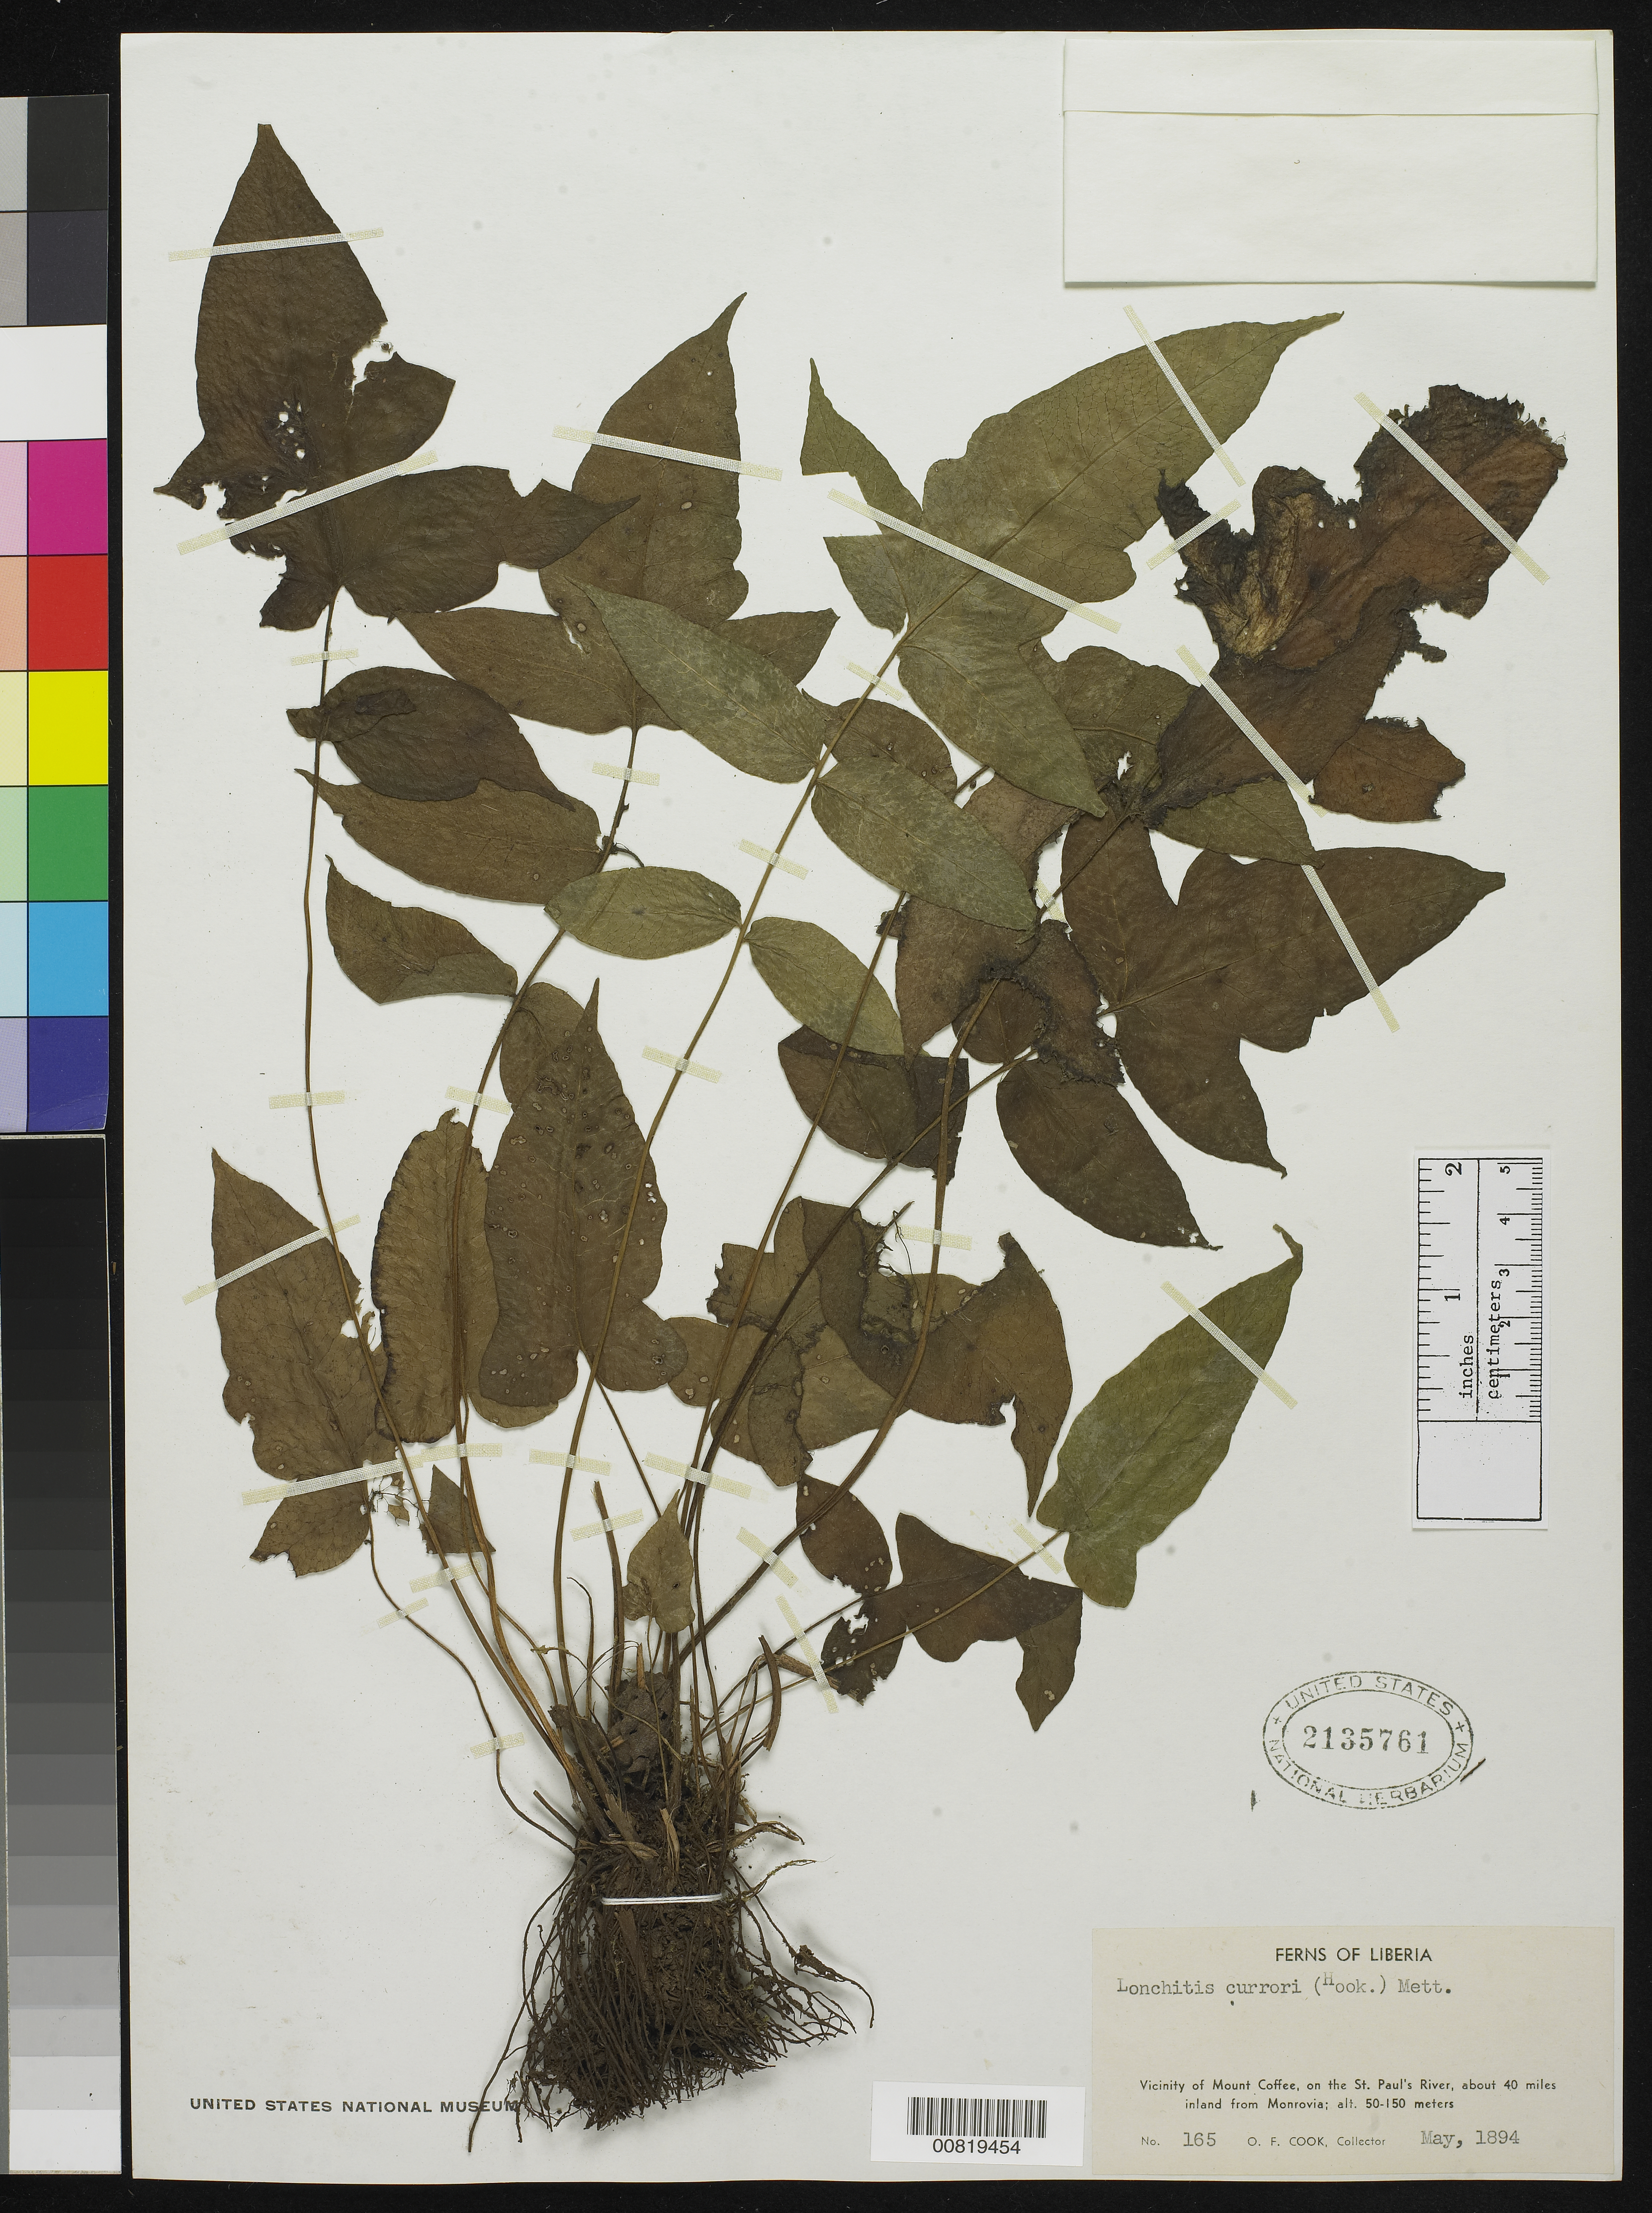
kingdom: Plantae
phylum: Tracheophyta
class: Polypodiopsida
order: Polypodiales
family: Dennstaedtiaceae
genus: Blotiella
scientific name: Blotiella currorii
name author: Hook.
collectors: O. F. Cook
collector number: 165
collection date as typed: May 1894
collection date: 1894-05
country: Liberia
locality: Vicinity of Mt. Coffee, on the St. Paul's River, about 40 miles inland from Monrovia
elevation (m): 50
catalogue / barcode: US 2135761